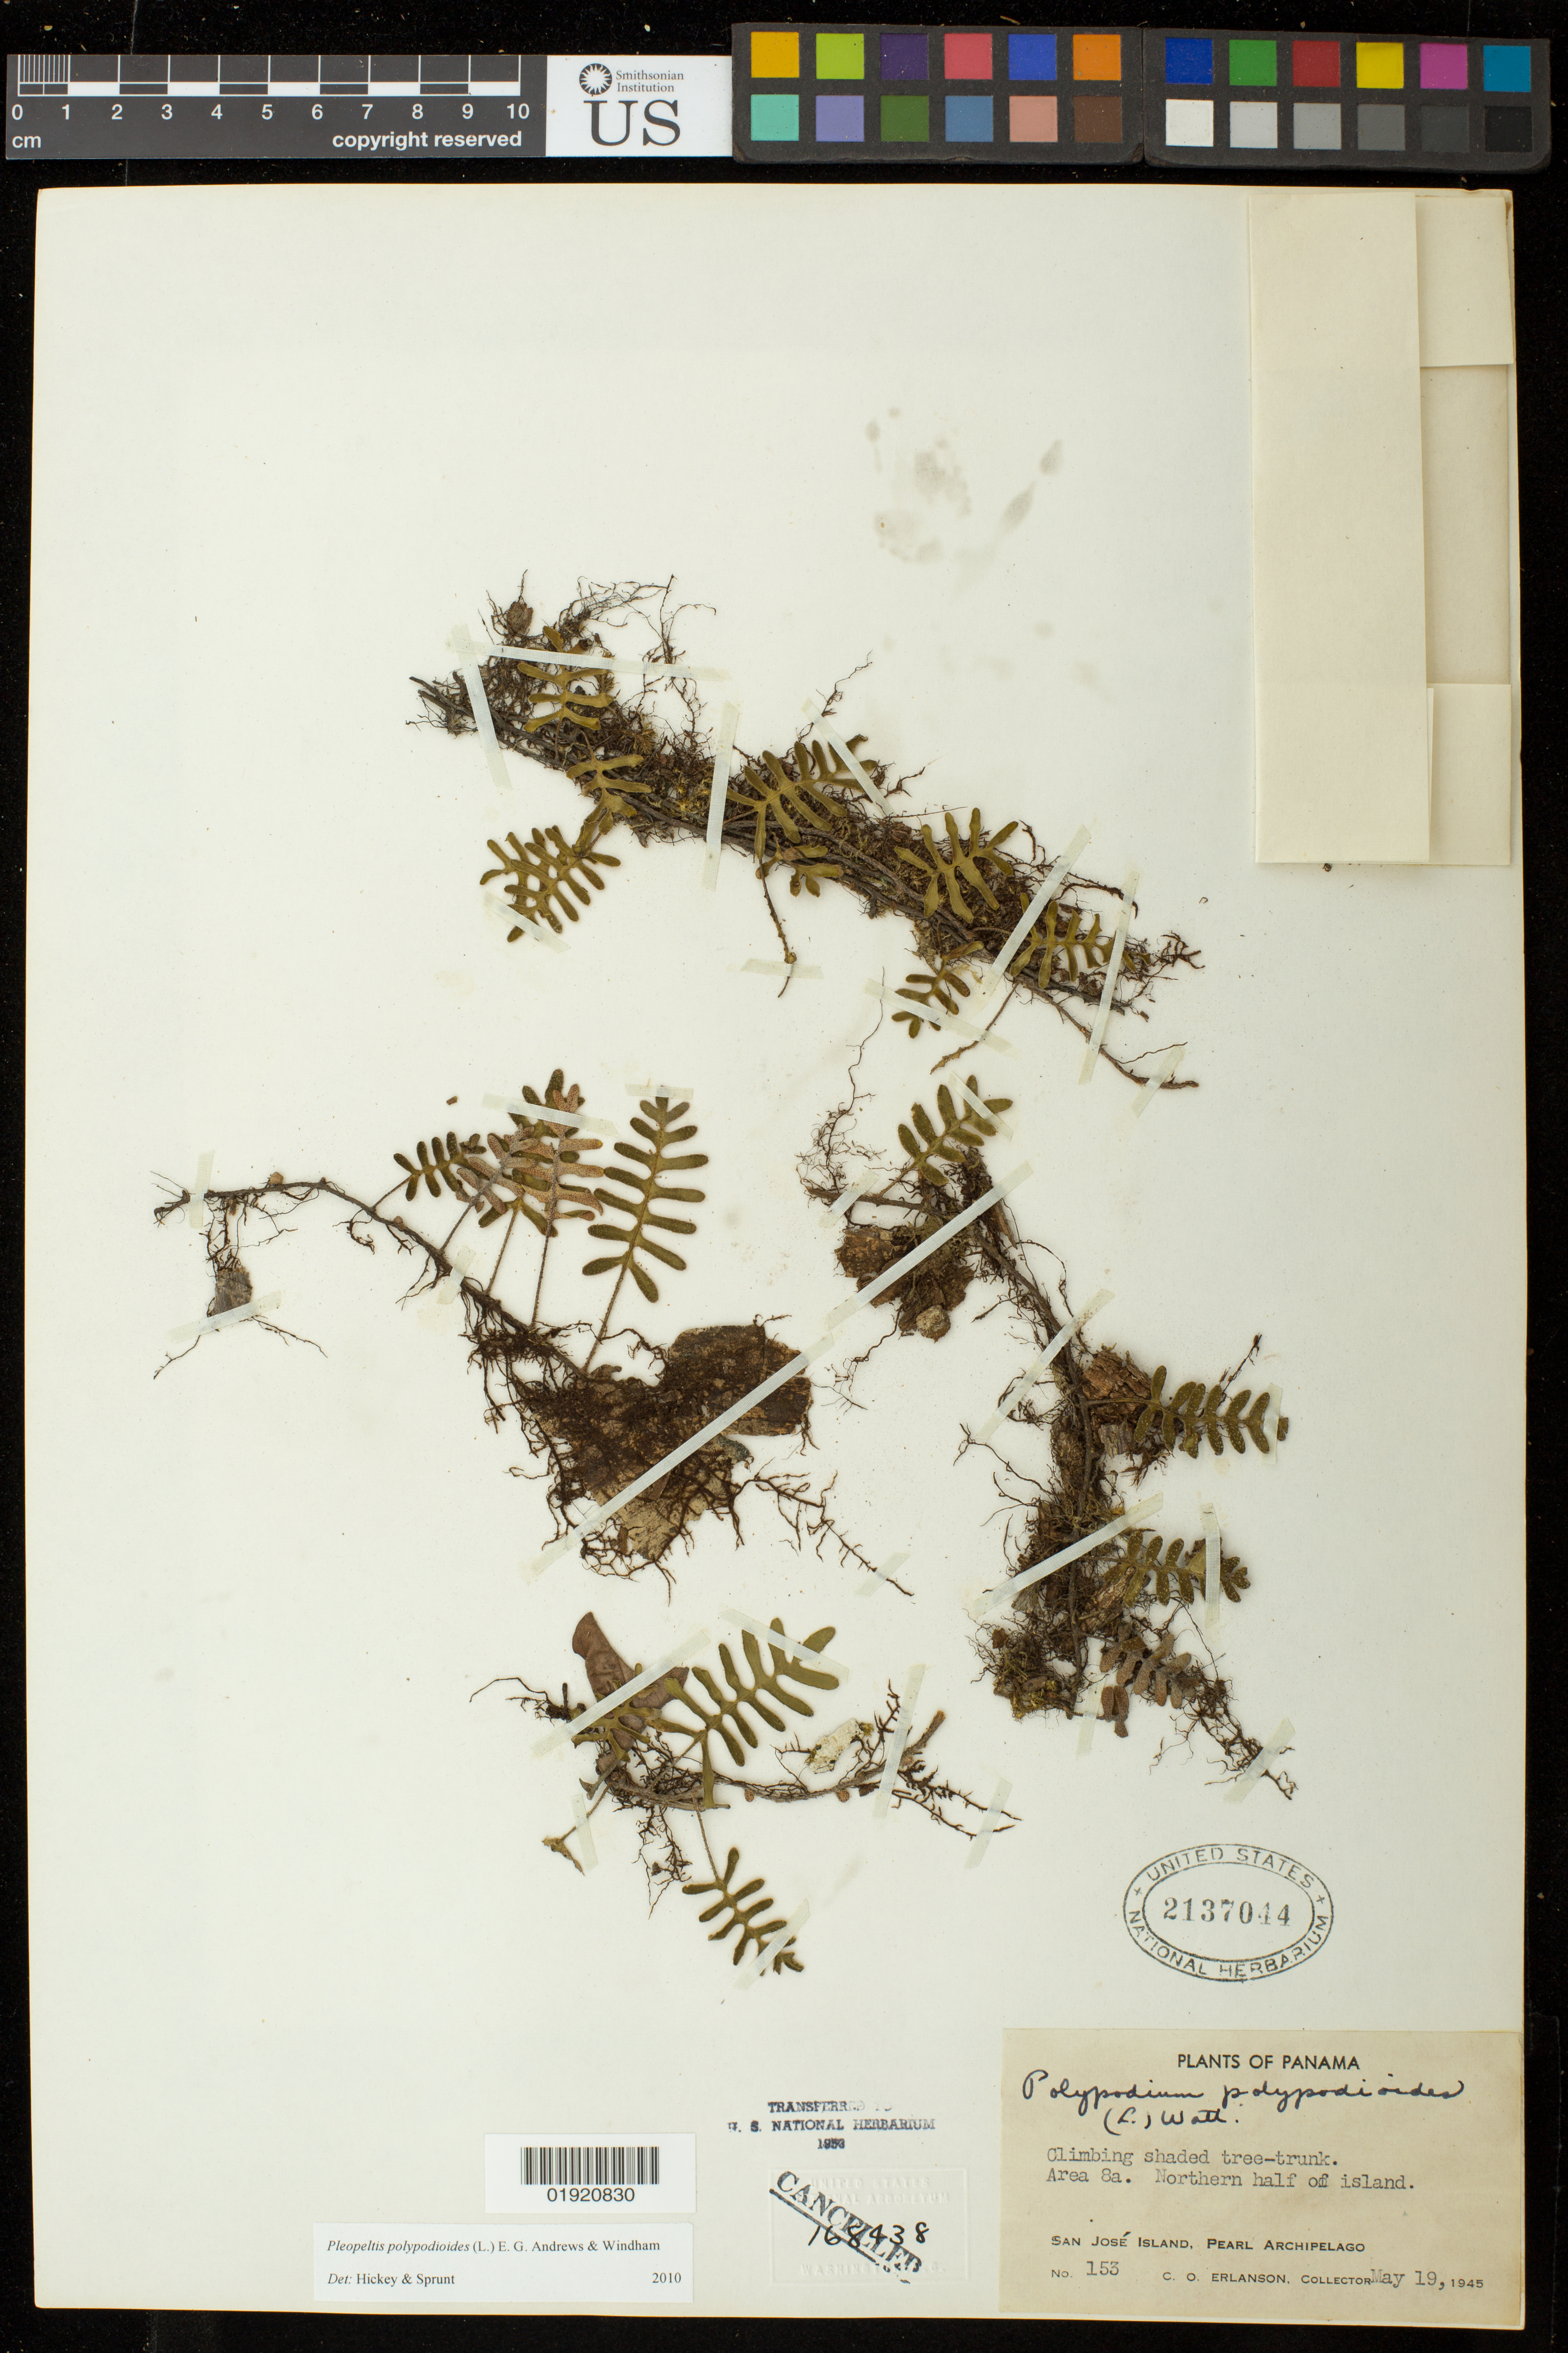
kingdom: Plantae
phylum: Tracheophyta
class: Polypodiopsida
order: Polypodiales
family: Polypodiaceae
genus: Pleopeltis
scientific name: Pleopeltis polypodioides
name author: (L.) E.G. Andrews & Windham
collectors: C. O. Erlanson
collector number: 153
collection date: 1945-05-19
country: Panama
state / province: Panamá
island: San José Island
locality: Panama. San Jose Island, Pearl Archipelago.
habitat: Area 8a. Northern half of island.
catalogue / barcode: US 2137044